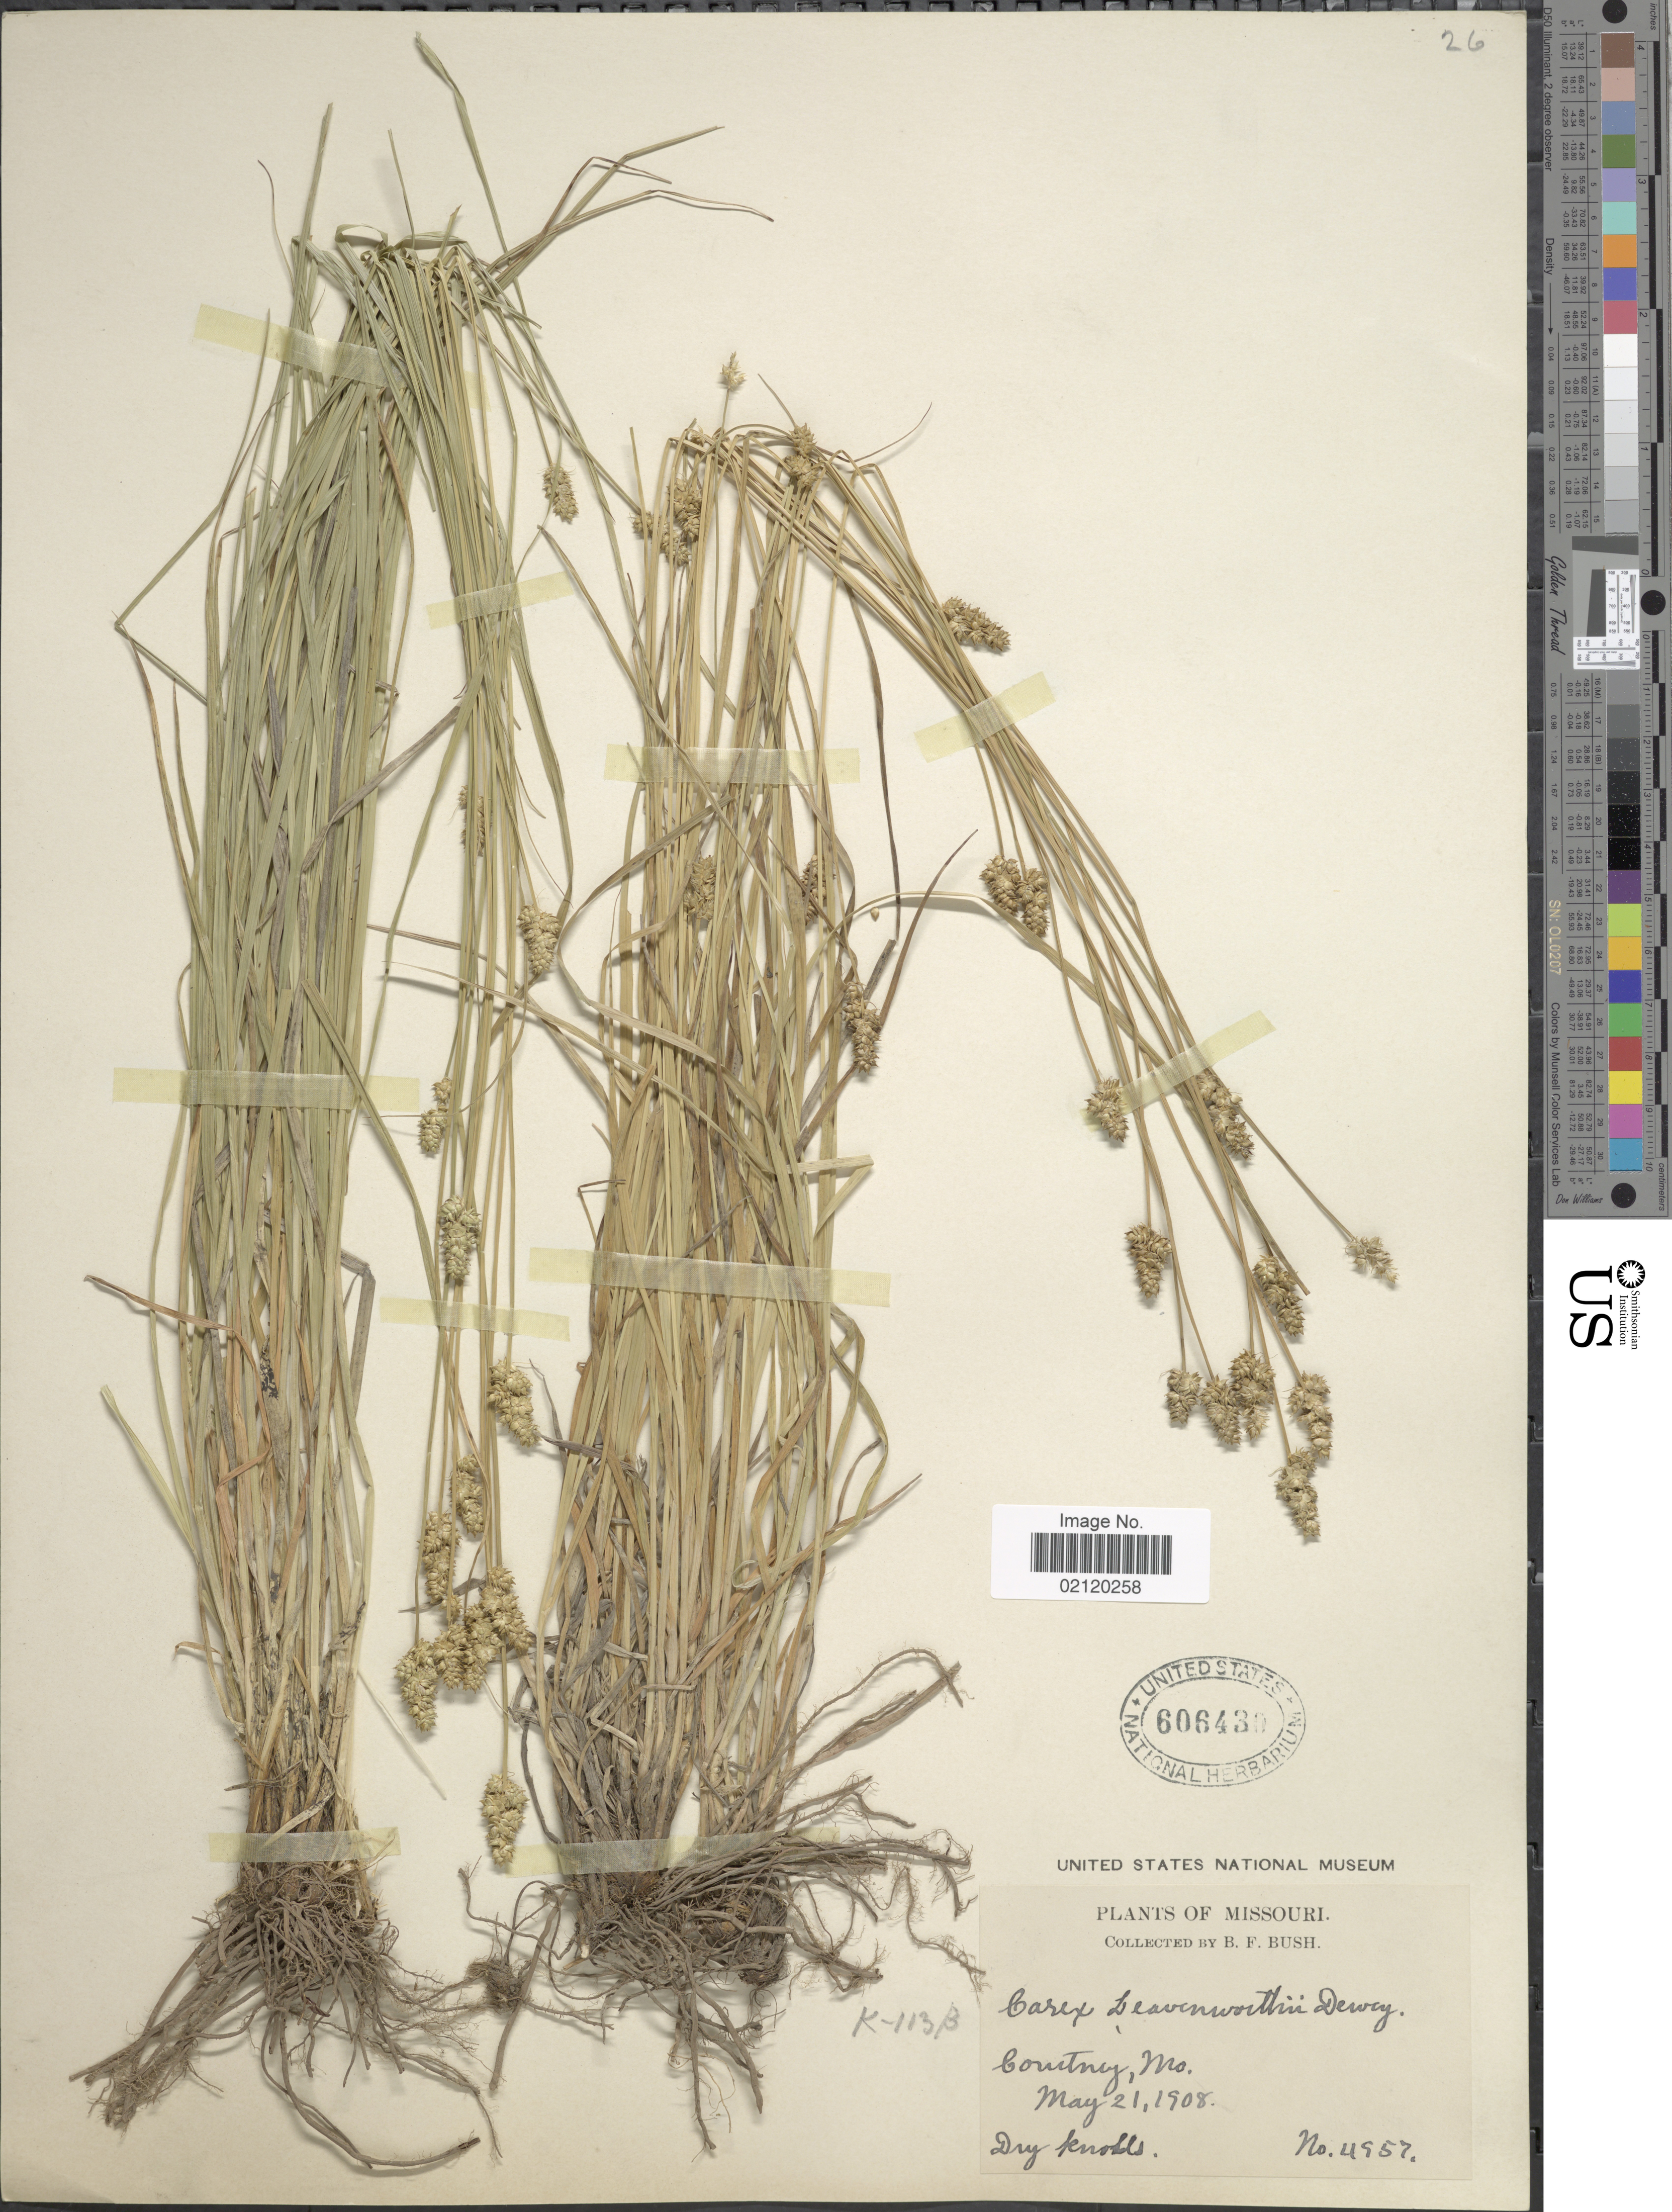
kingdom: Plantae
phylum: Tracheophyta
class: Liliopsida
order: Poales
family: Cyperaceae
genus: Carex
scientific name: Carex leavenworthii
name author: Dewey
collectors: B. F. Bush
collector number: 4957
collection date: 1908-05-21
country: United States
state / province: Missouri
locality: Courtney, Mo.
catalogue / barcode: US 606430